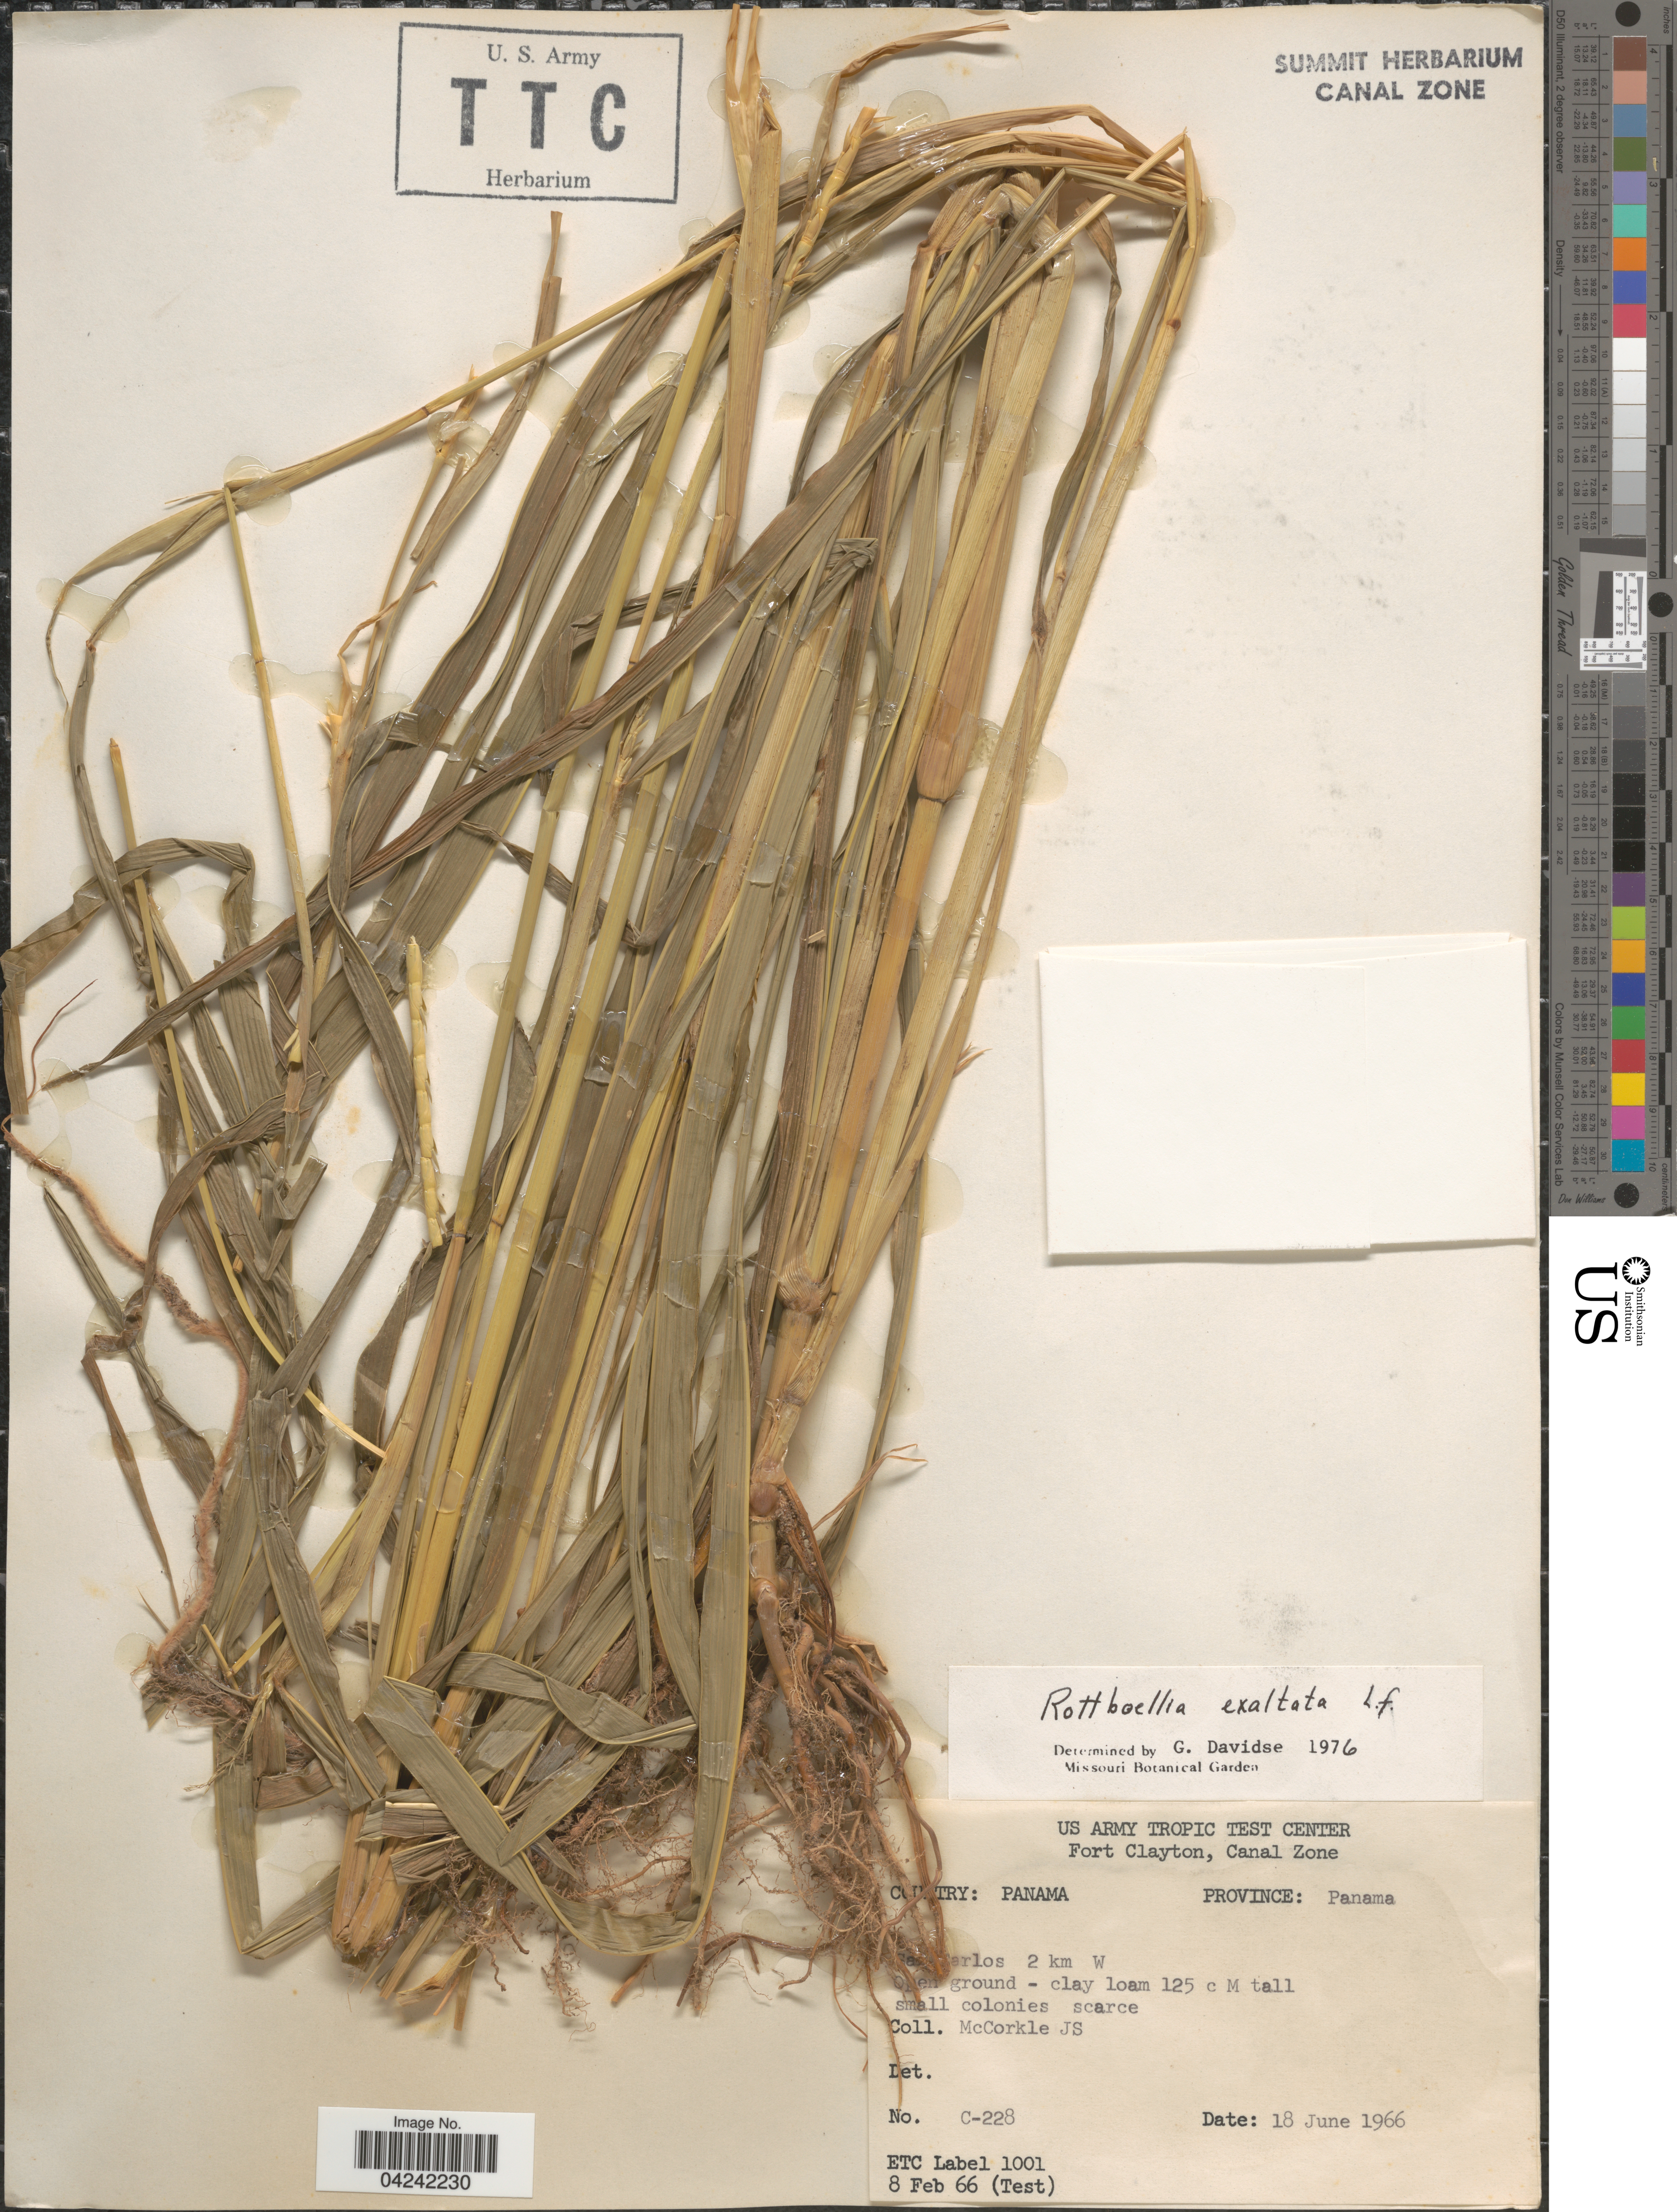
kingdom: Plantae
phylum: Tracheophyta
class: Liliopsida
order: Poales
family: Poaceae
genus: Rottboellia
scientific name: Rottboellia cochinchinensis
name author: (Lour.) Clayton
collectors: J. McCorkle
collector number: C-228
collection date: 1966-06-18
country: Panama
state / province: Panamá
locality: San Carlos 2 km W.